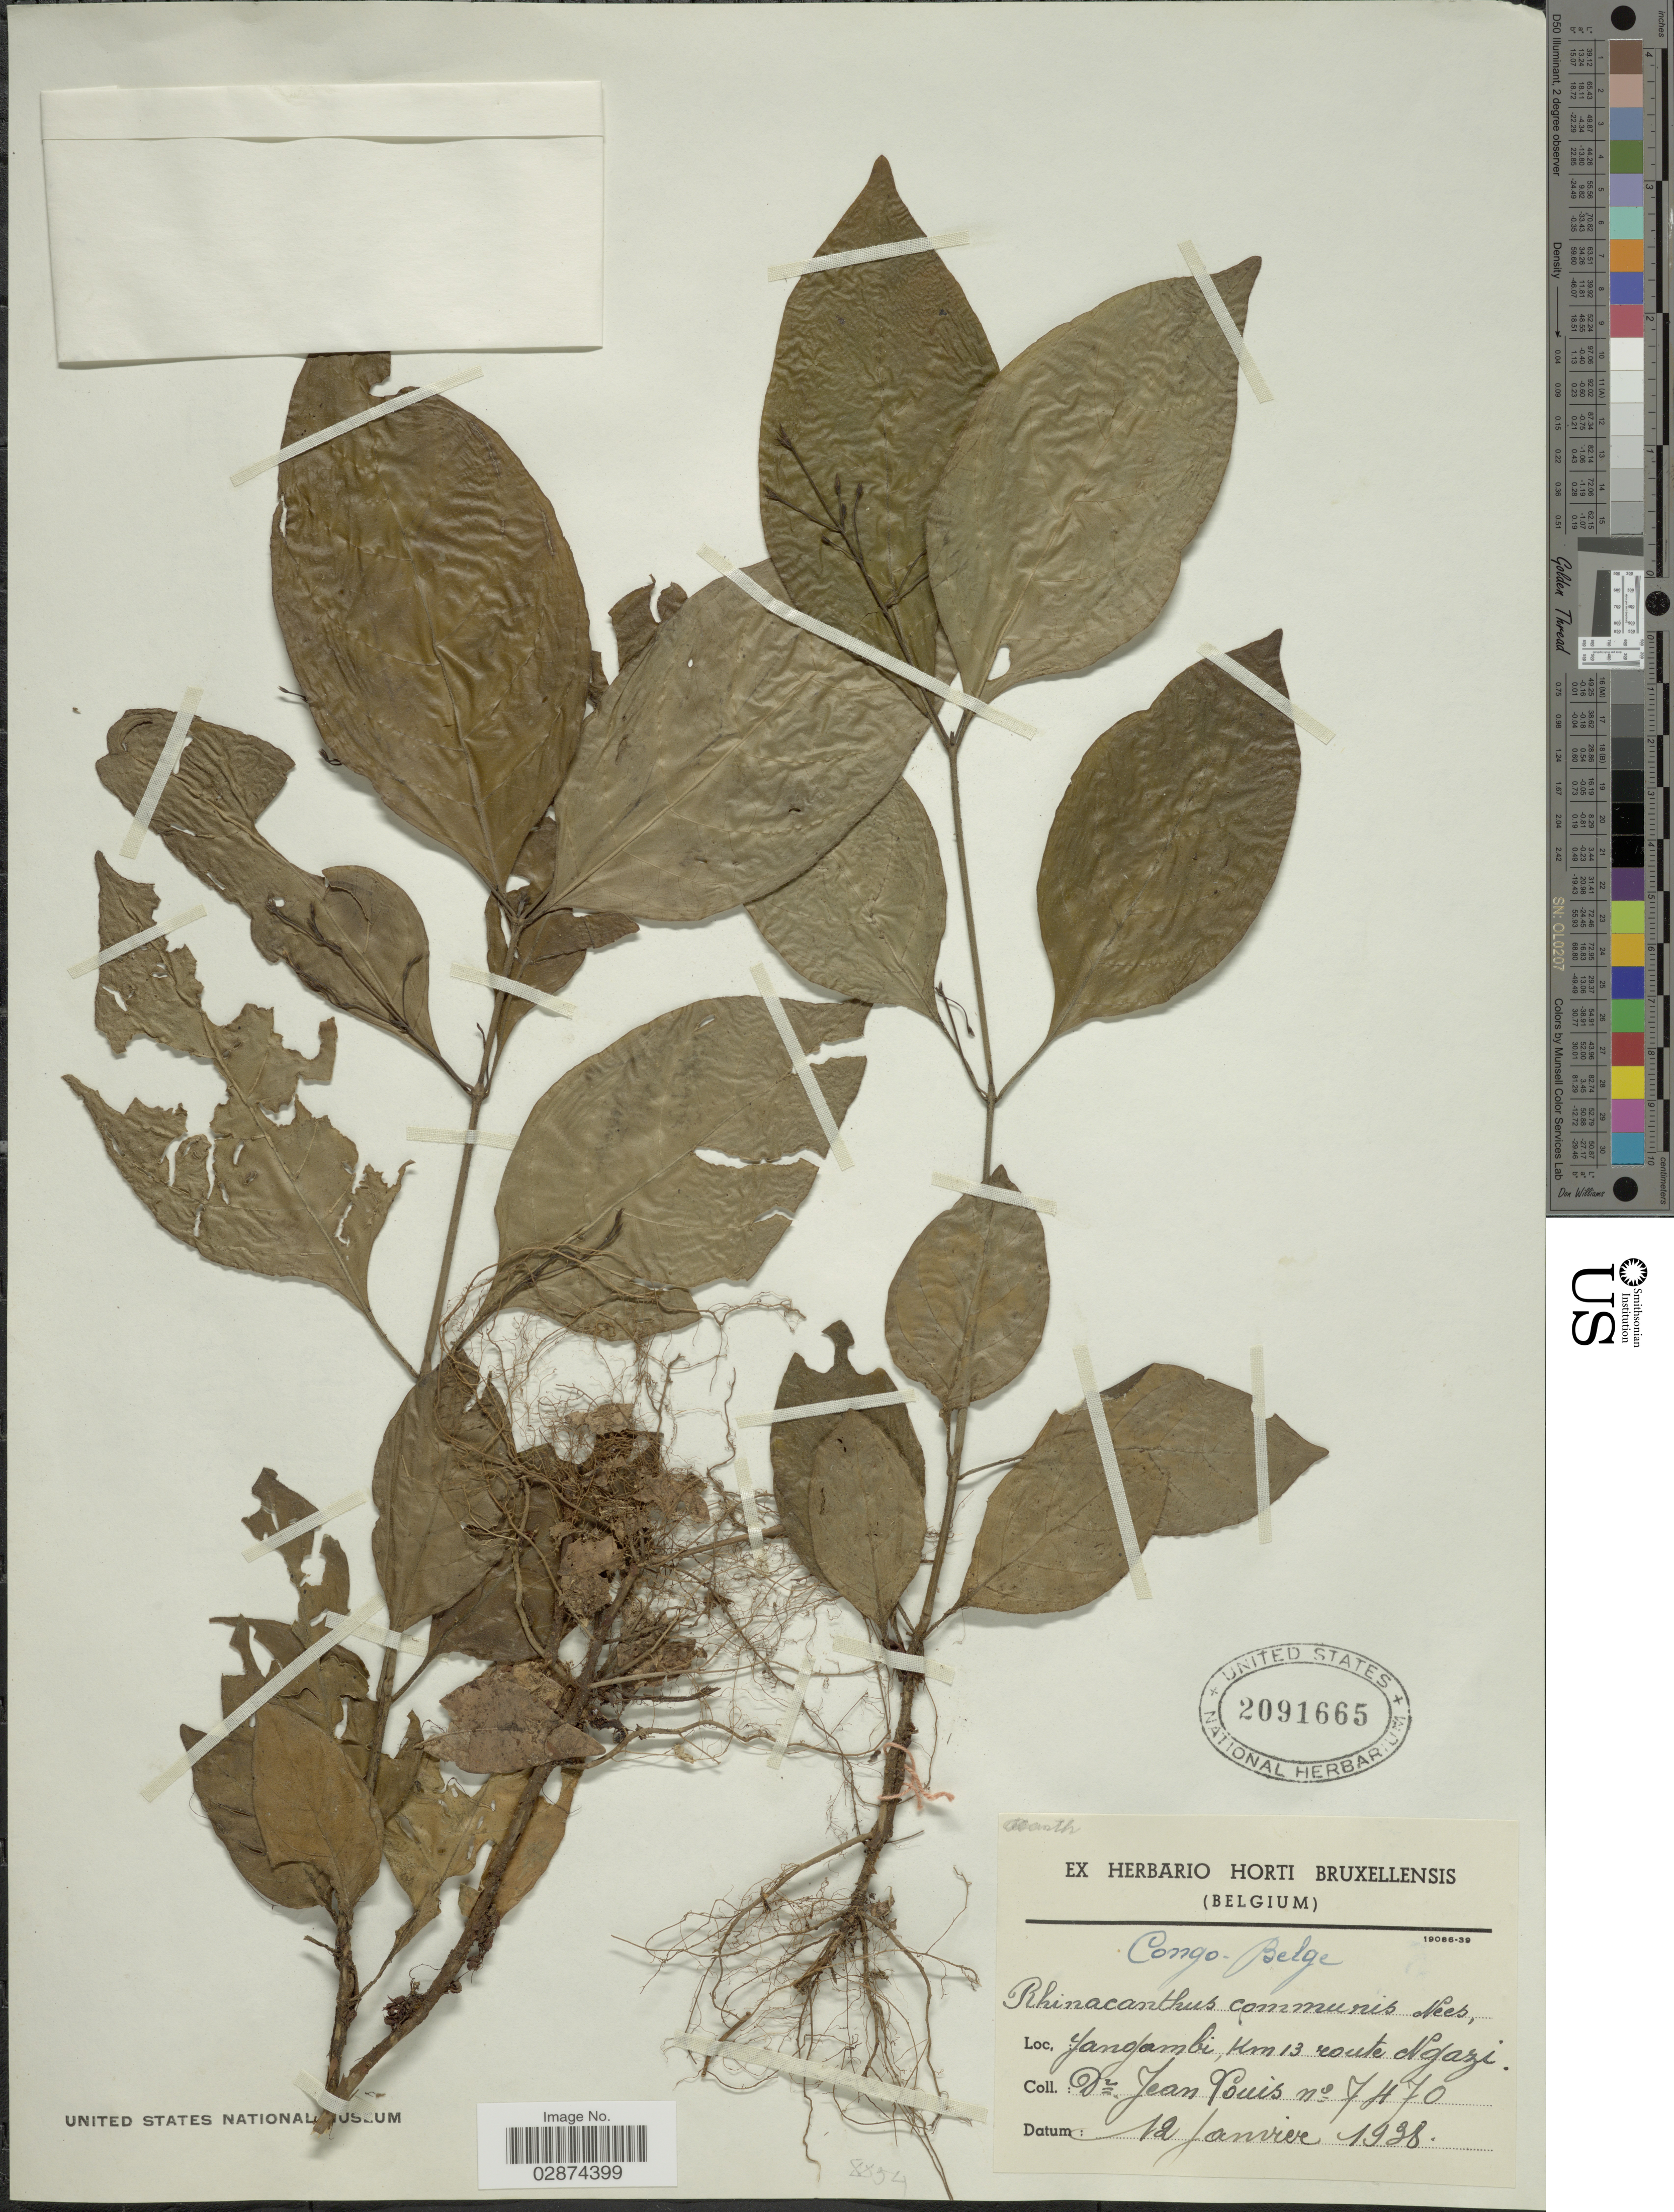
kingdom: Plantae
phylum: Tracheophyta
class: Magnoliopsida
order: Lamiales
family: Acanthaceae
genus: Rhinacanthus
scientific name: Rhinacanthus communis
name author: Nees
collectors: J. Louis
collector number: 7470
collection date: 1938-01-12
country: Congo, Democratic Republic of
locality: Congo Belge. Yangambi, Km 13 route Ngazi.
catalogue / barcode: US 2091665